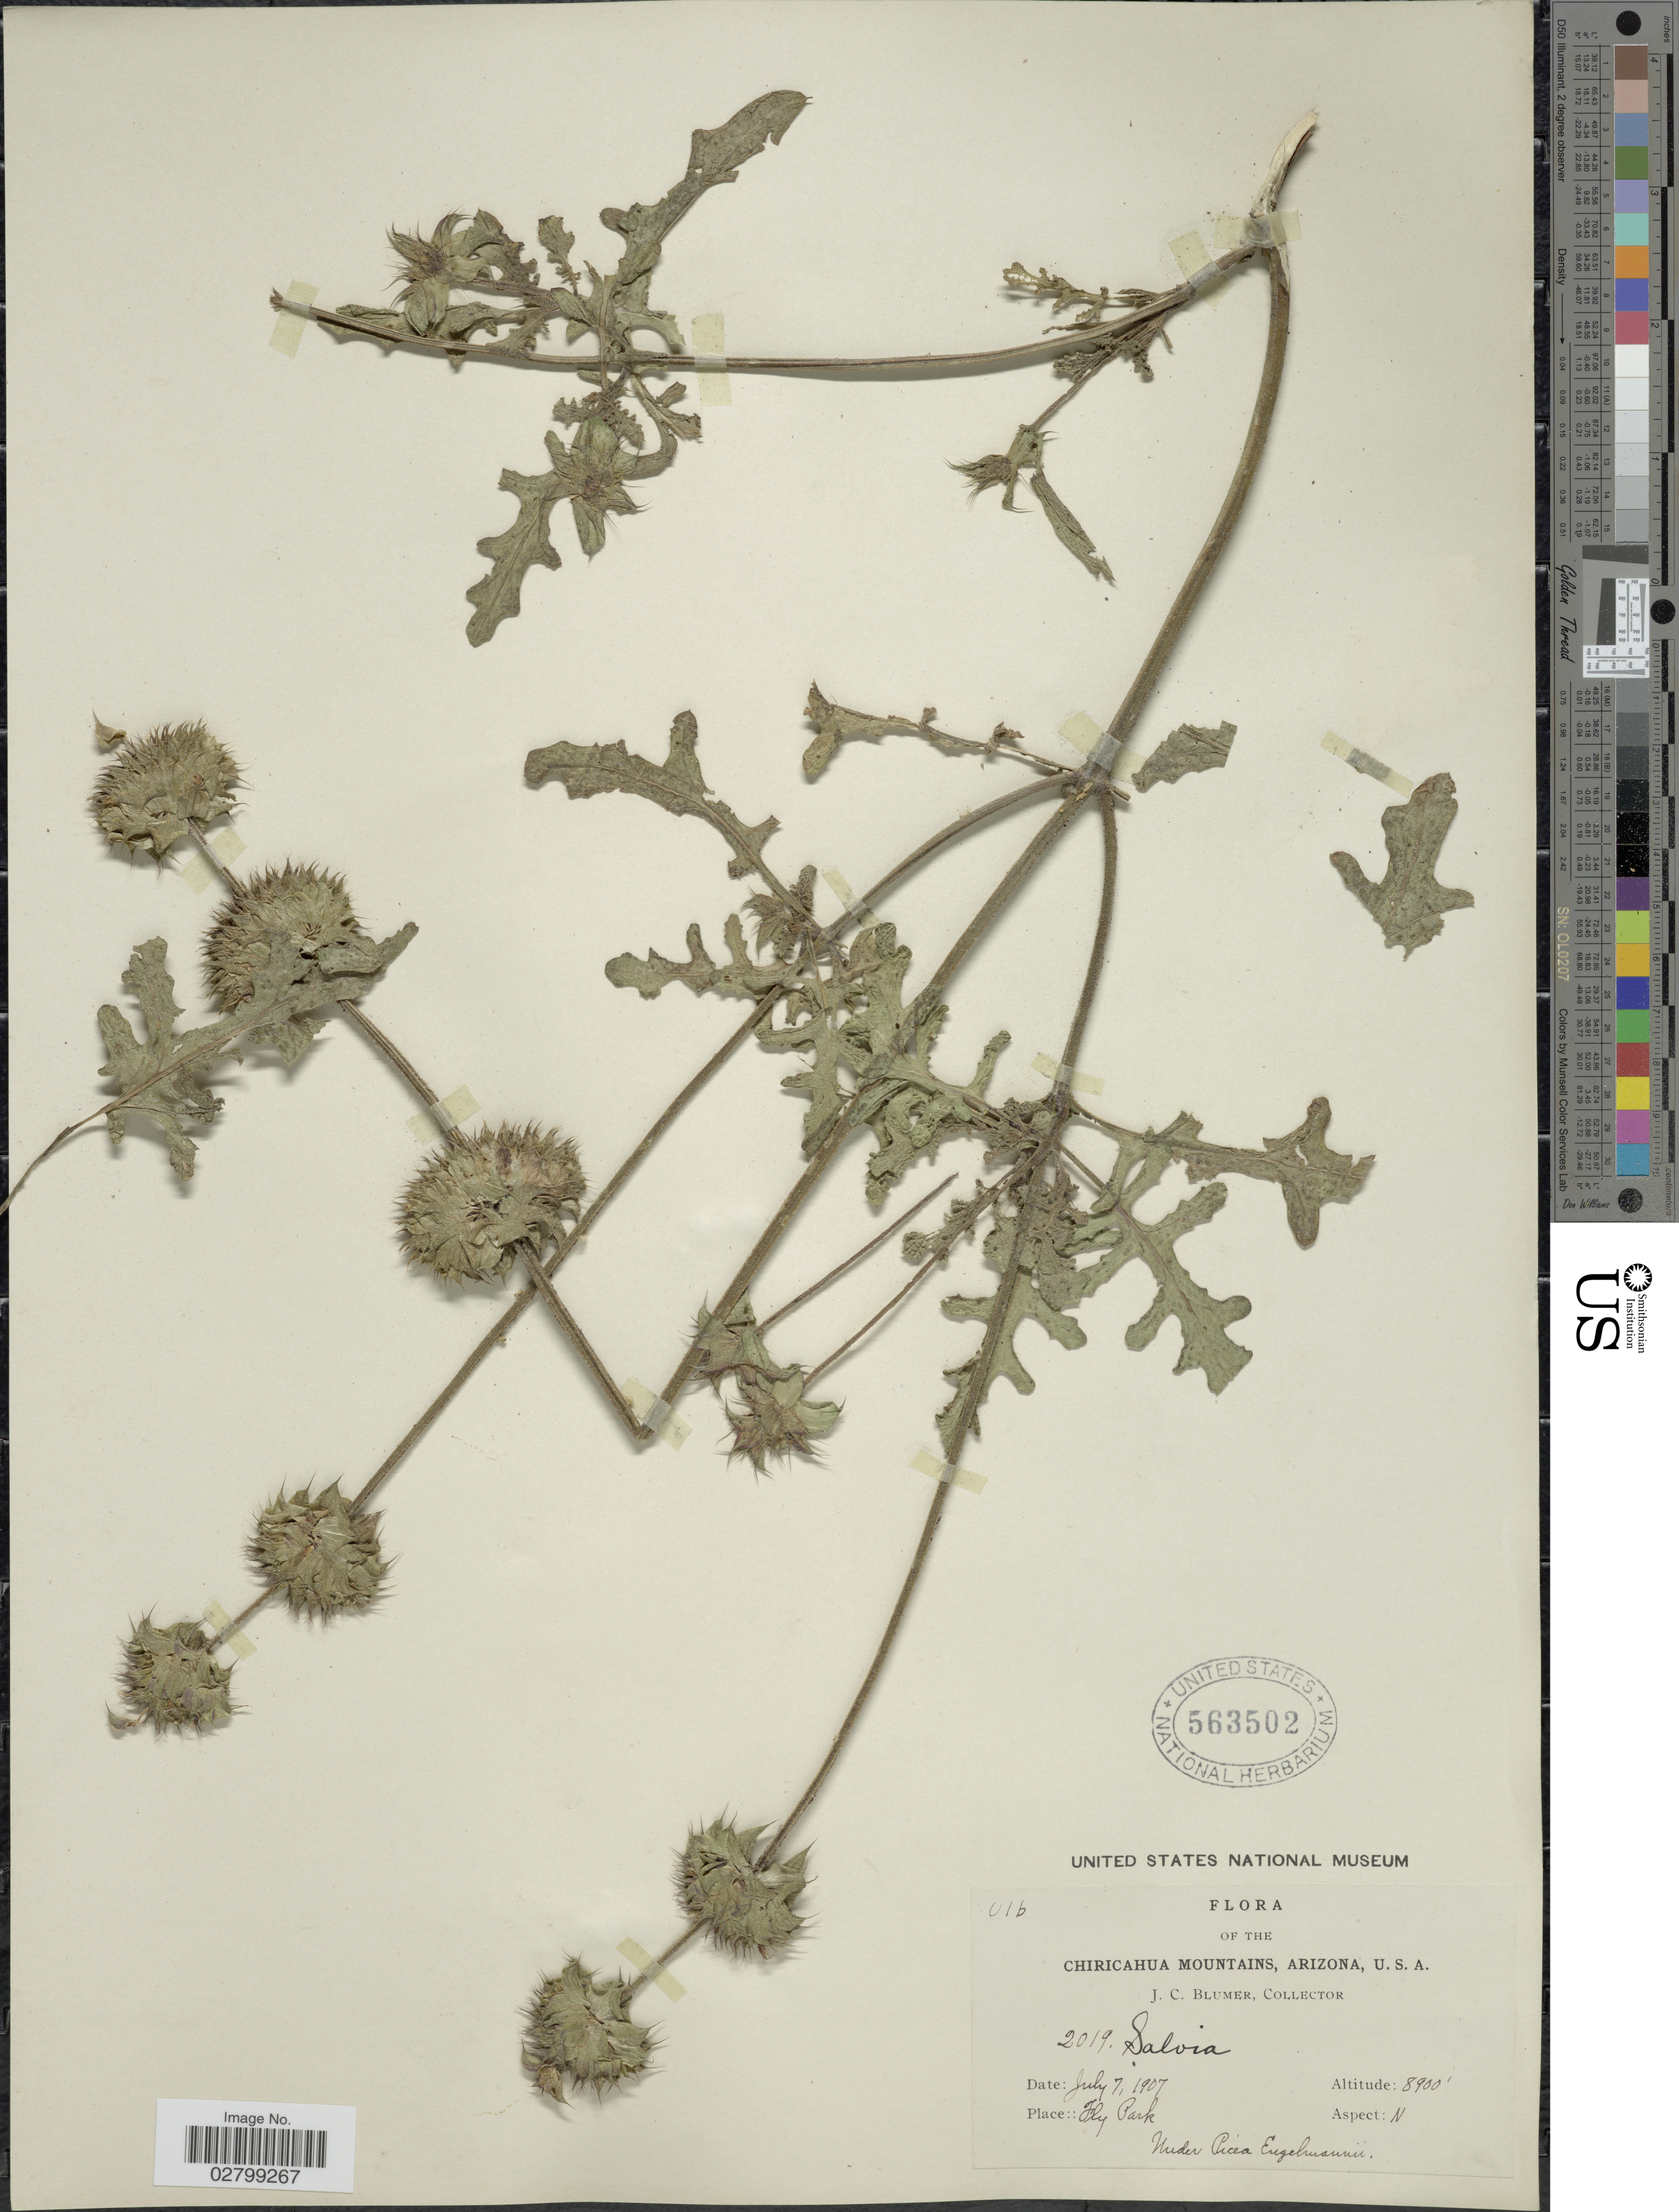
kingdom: Plantae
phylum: Tracheophyta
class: Magnoliopsida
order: Lamiales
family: Lamiaceae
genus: Salvia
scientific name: Salvia columbariae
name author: Benth.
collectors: J. C. Blumer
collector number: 2019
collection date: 1907-07-07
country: United States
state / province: Arizona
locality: Chiricahua Mountains. Fly Park. Aspect: N.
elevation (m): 2713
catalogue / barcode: US 563502